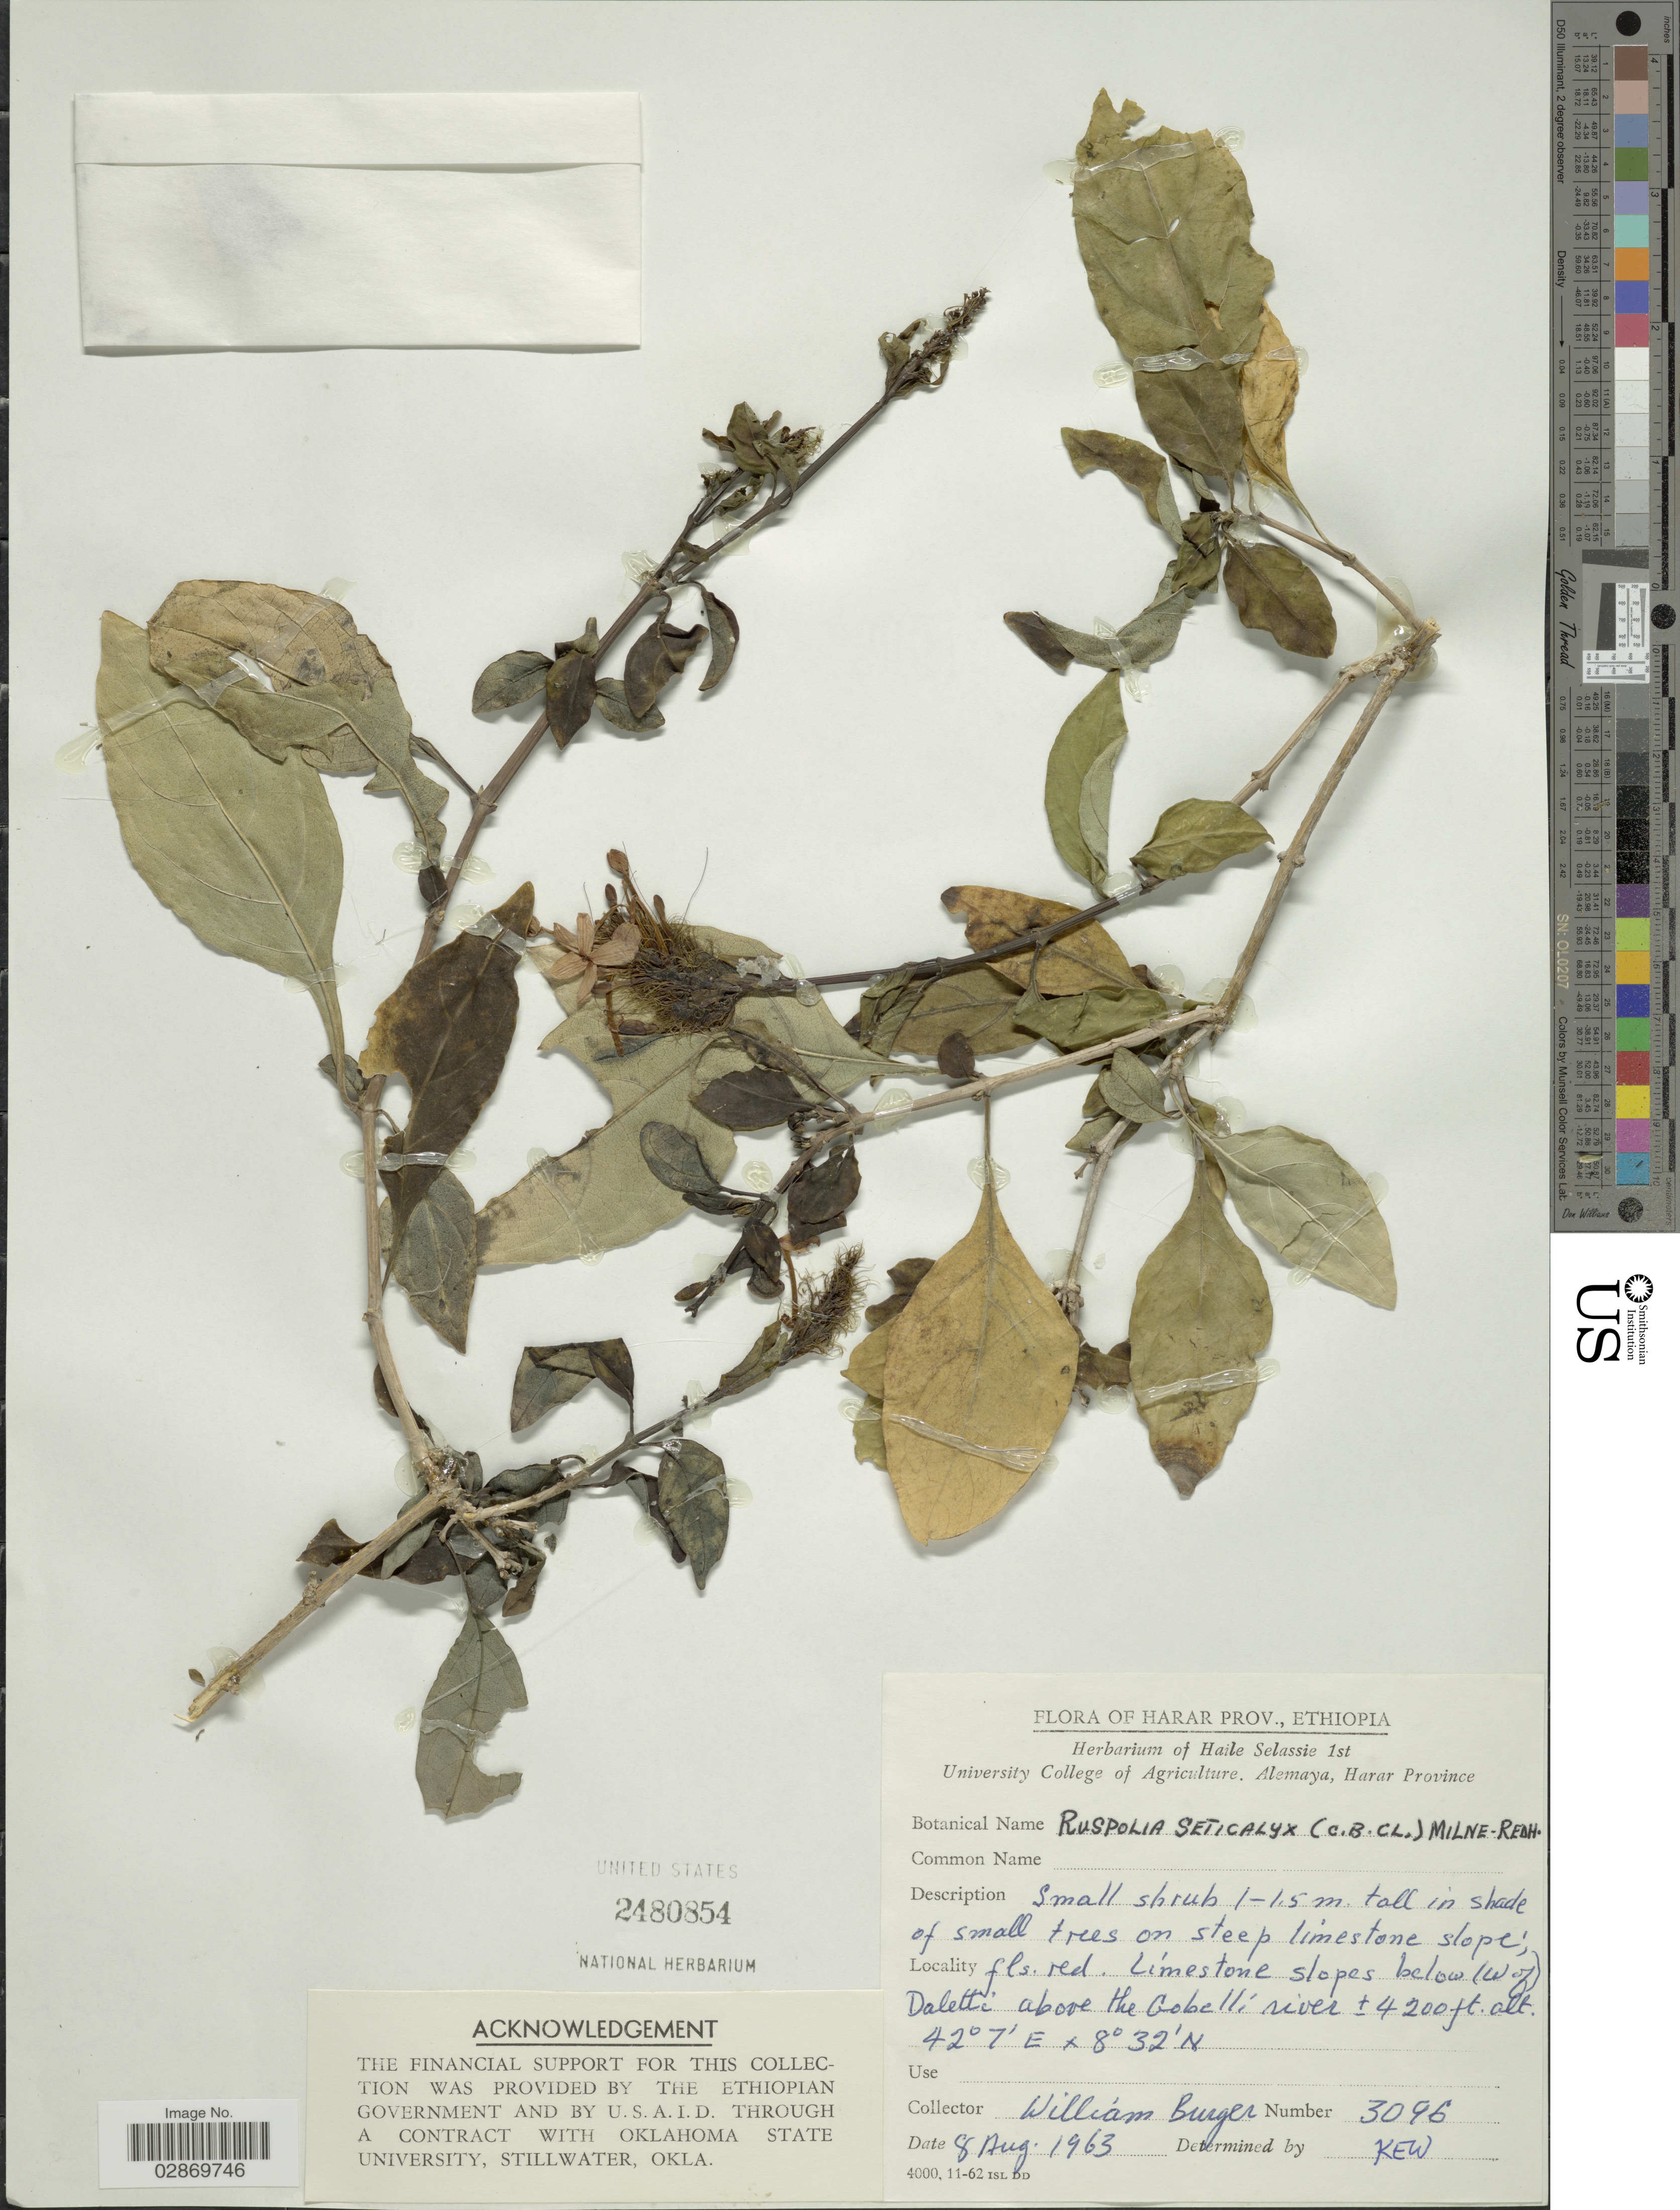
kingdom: Plantae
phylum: Tracheophyta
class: Magnoliopsida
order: Lamiales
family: Acanthaceae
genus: Ruspolia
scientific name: Ruspolia seticalyx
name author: (C.B. Clarke) Milne-Redh.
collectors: W. Burger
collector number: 3096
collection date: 1963-08-08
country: Ethiopia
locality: Harar Prov., fls. red. Limestone slopes below (W of) Daletti above Cobelli river.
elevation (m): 1280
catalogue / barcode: US 2480854